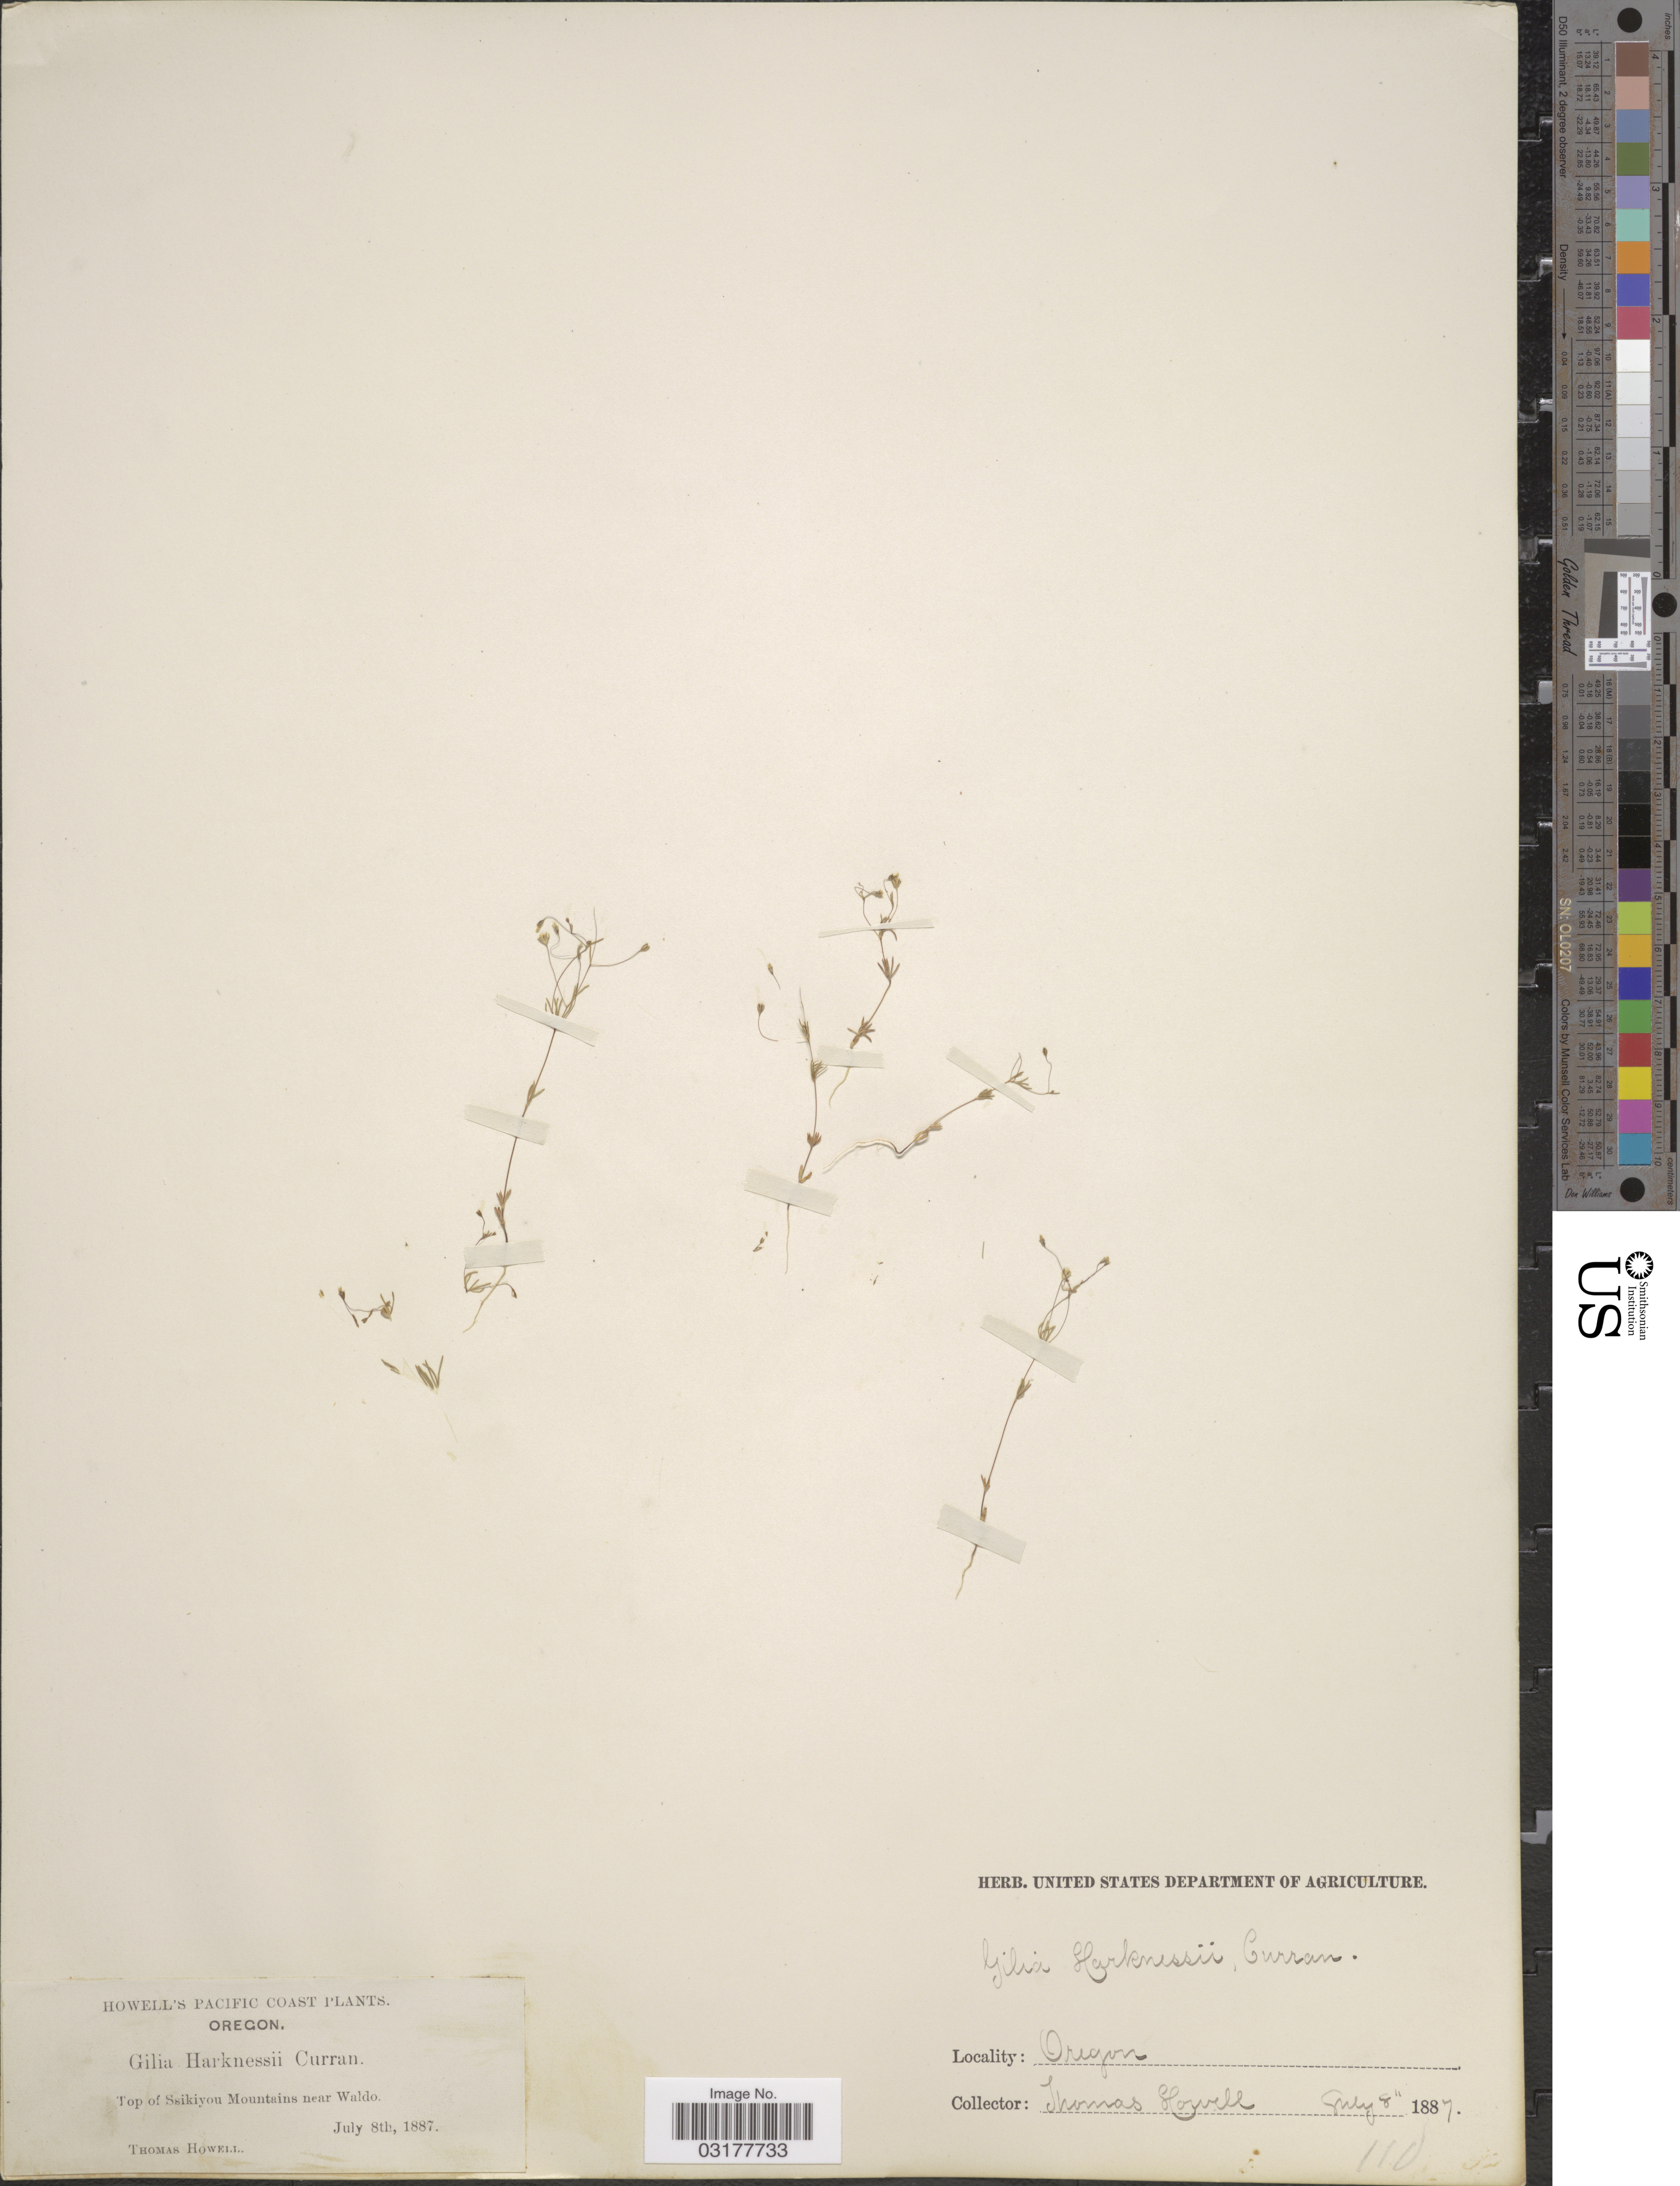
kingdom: Plantae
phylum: Tracheophyta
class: Magnoliopsida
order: Ericales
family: Polemoniaceae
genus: Leptosiphon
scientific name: Leptosiphon harknessii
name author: (Curran) J.M. Porter & L.A. Johnson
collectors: T. Howell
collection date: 1887-07-08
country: United States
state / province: Oregon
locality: Pacific Coast. Top of Siskiyou Mountains near Waldo.